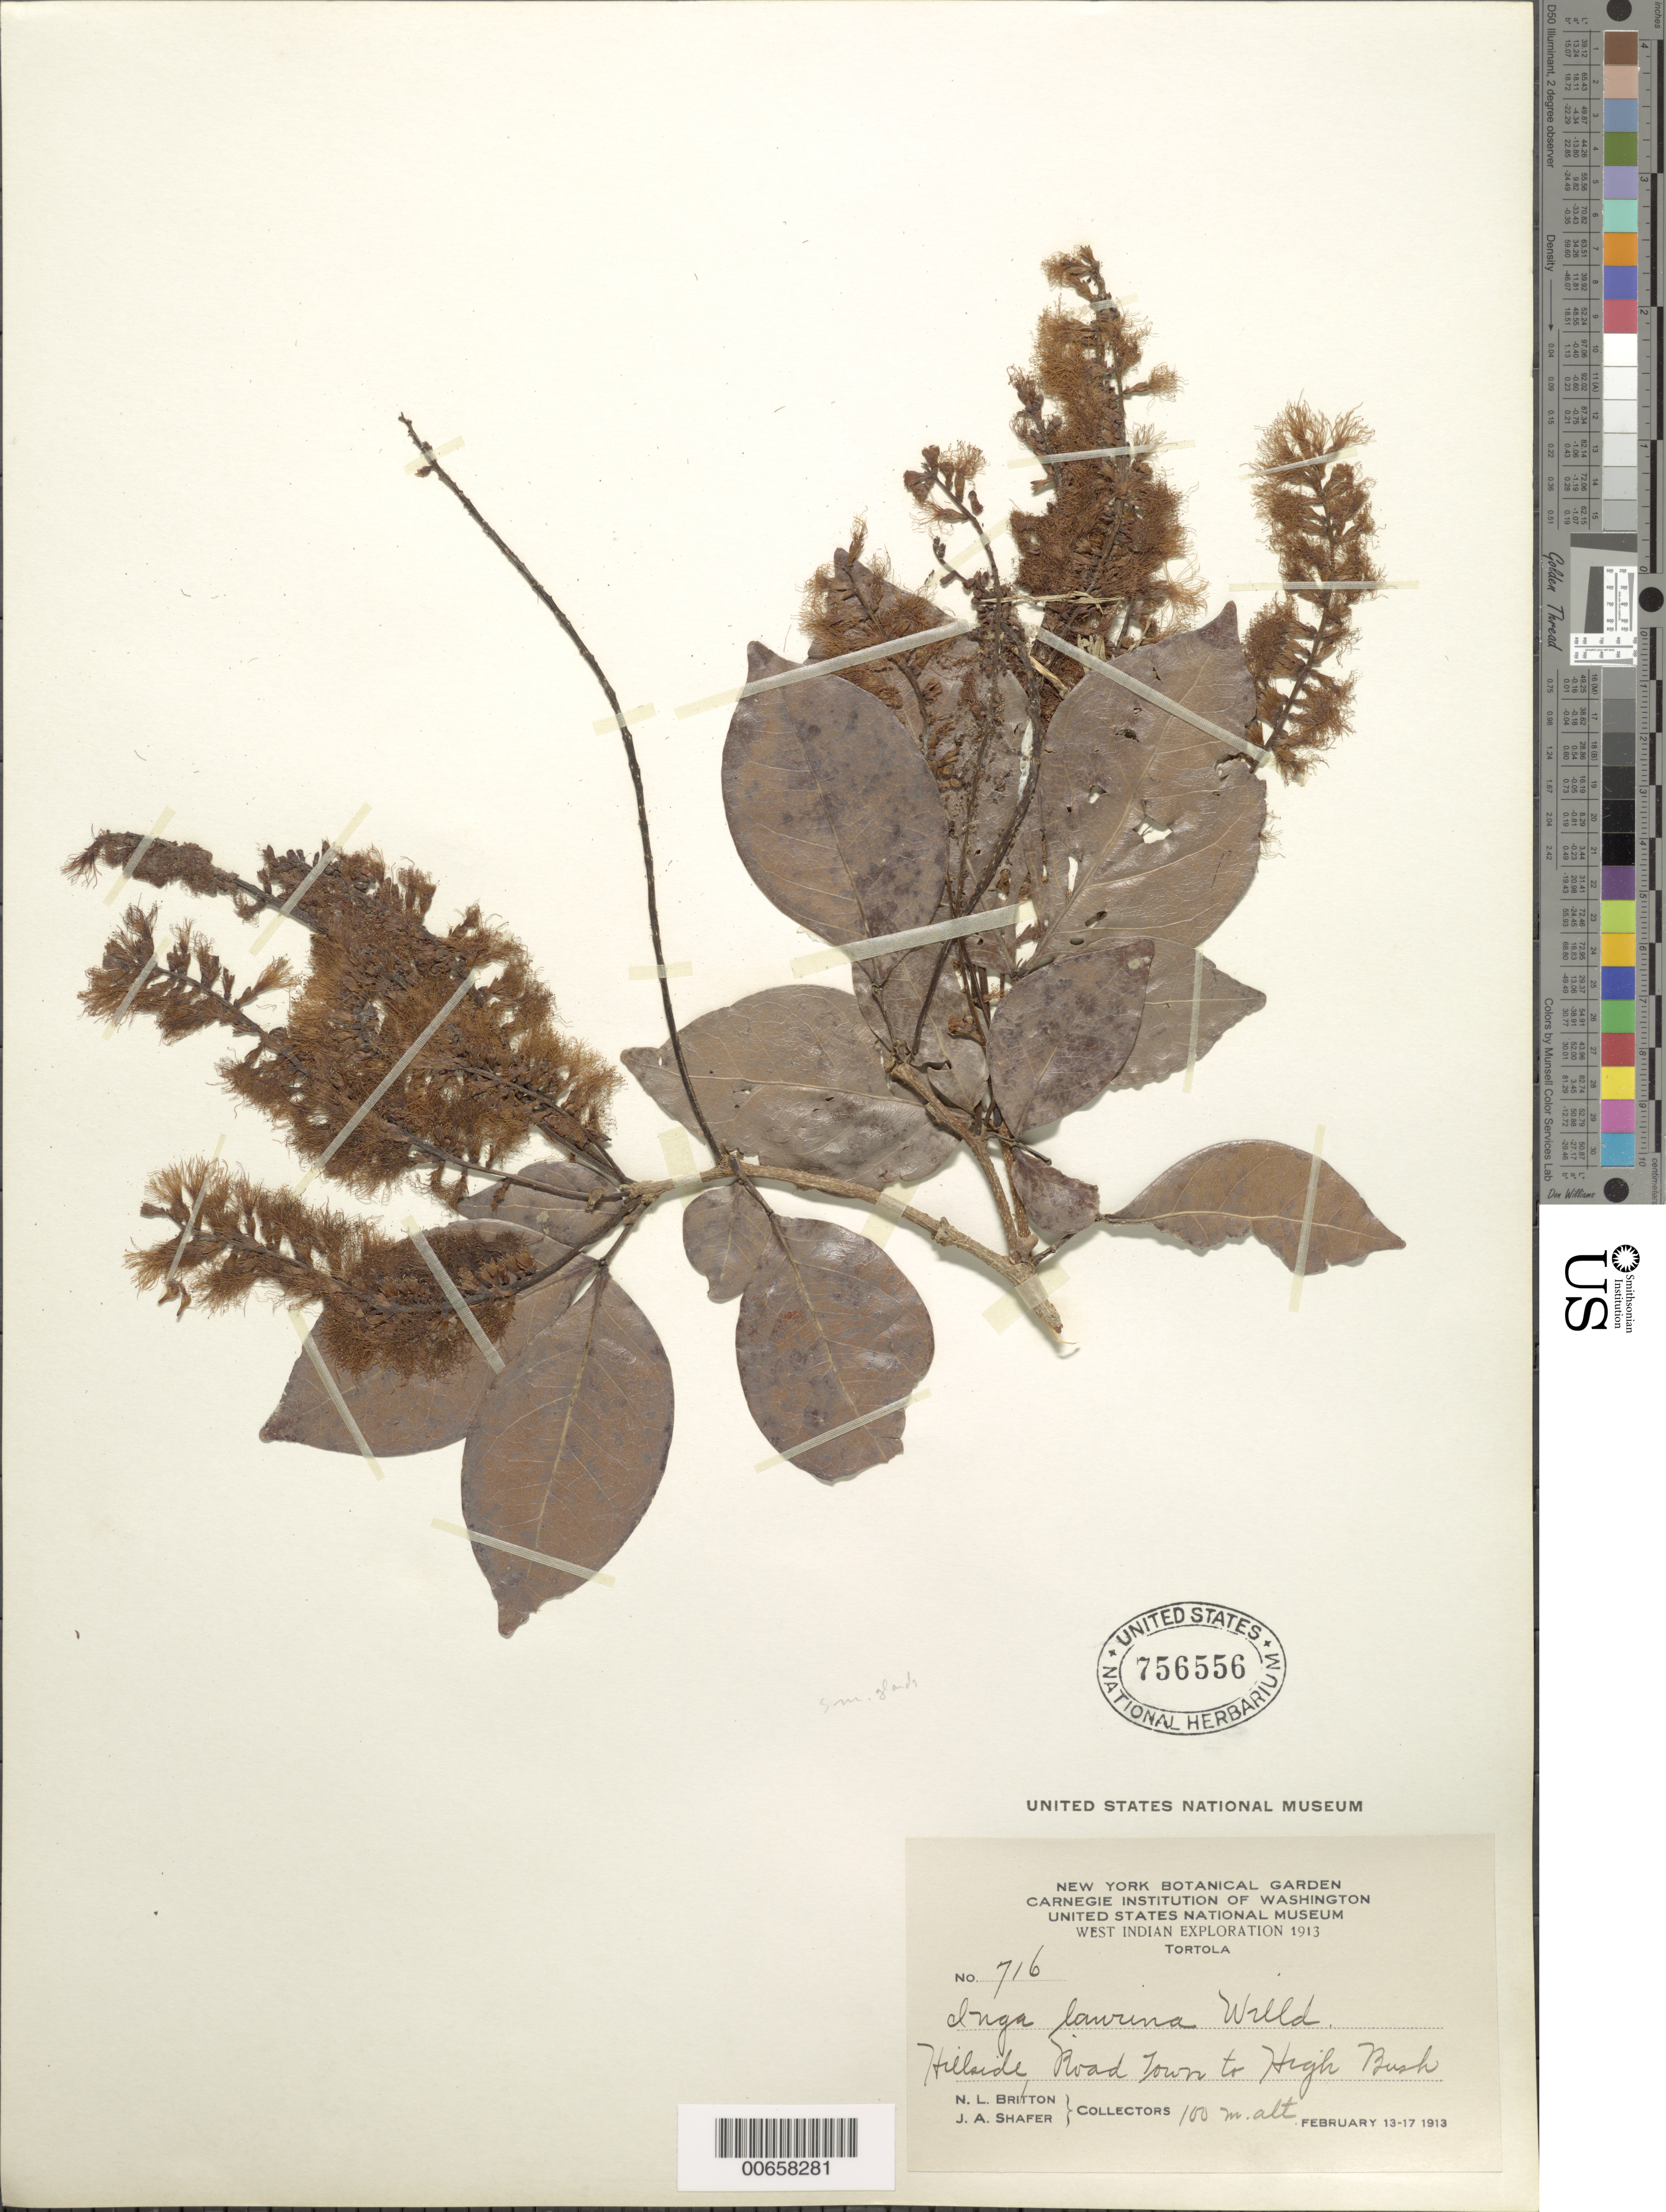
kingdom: Plantae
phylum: Tracheophyta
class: Magnoliopsida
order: Fabales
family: Fabaceae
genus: Inga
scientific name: Inga laurina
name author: (Sw.) Willd.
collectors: N. Britton & J. A. Shafer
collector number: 716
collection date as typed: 13 Feb 1913 to 17 Feb 1913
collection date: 1913-02-13/1913-02-17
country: British Virgin Islands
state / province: Tortola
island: Tortola Island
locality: Road Town to High Bush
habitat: Hillside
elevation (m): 100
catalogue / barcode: US 756556